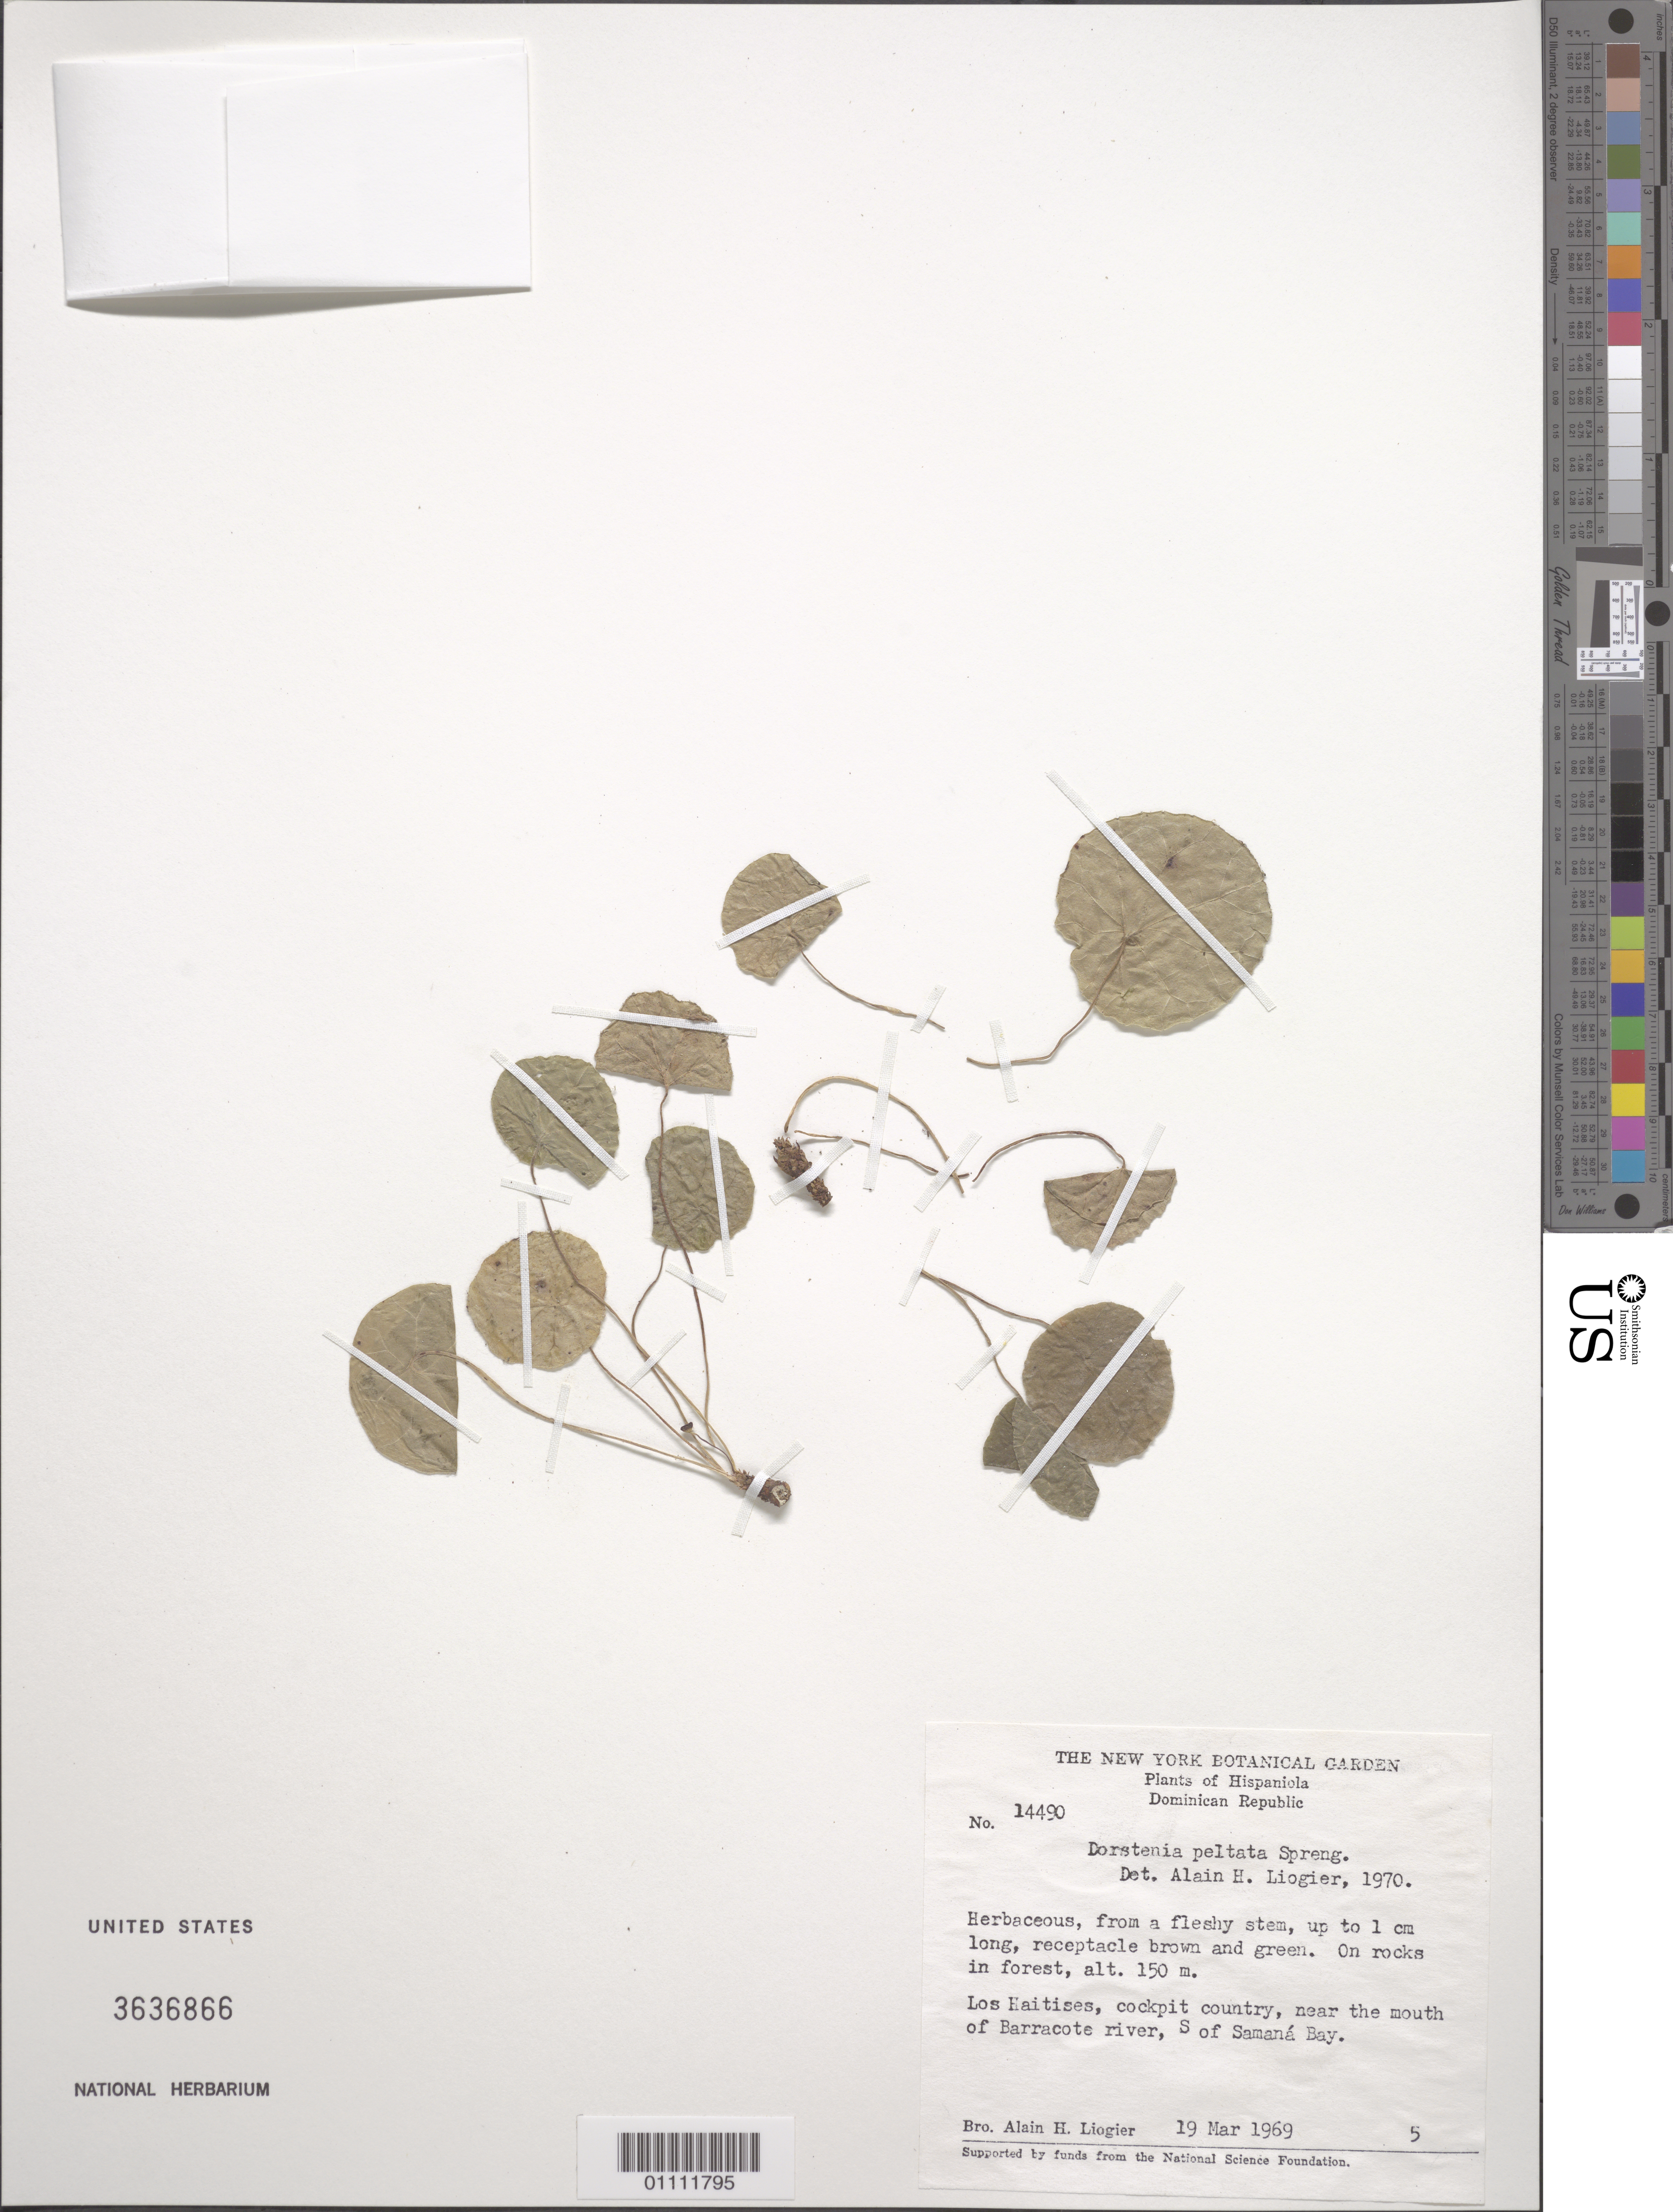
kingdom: Plantae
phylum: Tracheophyta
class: Magnoliopsida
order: Rosales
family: Moraceae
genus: Dorstenia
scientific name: Dorstenia peltata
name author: Spreng.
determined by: Liogier, Alain H.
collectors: A. H. Liogier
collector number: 14490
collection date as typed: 19 Mar 1969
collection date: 1969-03-19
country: Dominican Republic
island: Hispaniola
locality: Los Haitises, cockpit country, near the mouth of Barracote River, S of Samaná Bay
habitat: On rocks in forest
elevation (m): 150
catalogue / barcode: US 3636866